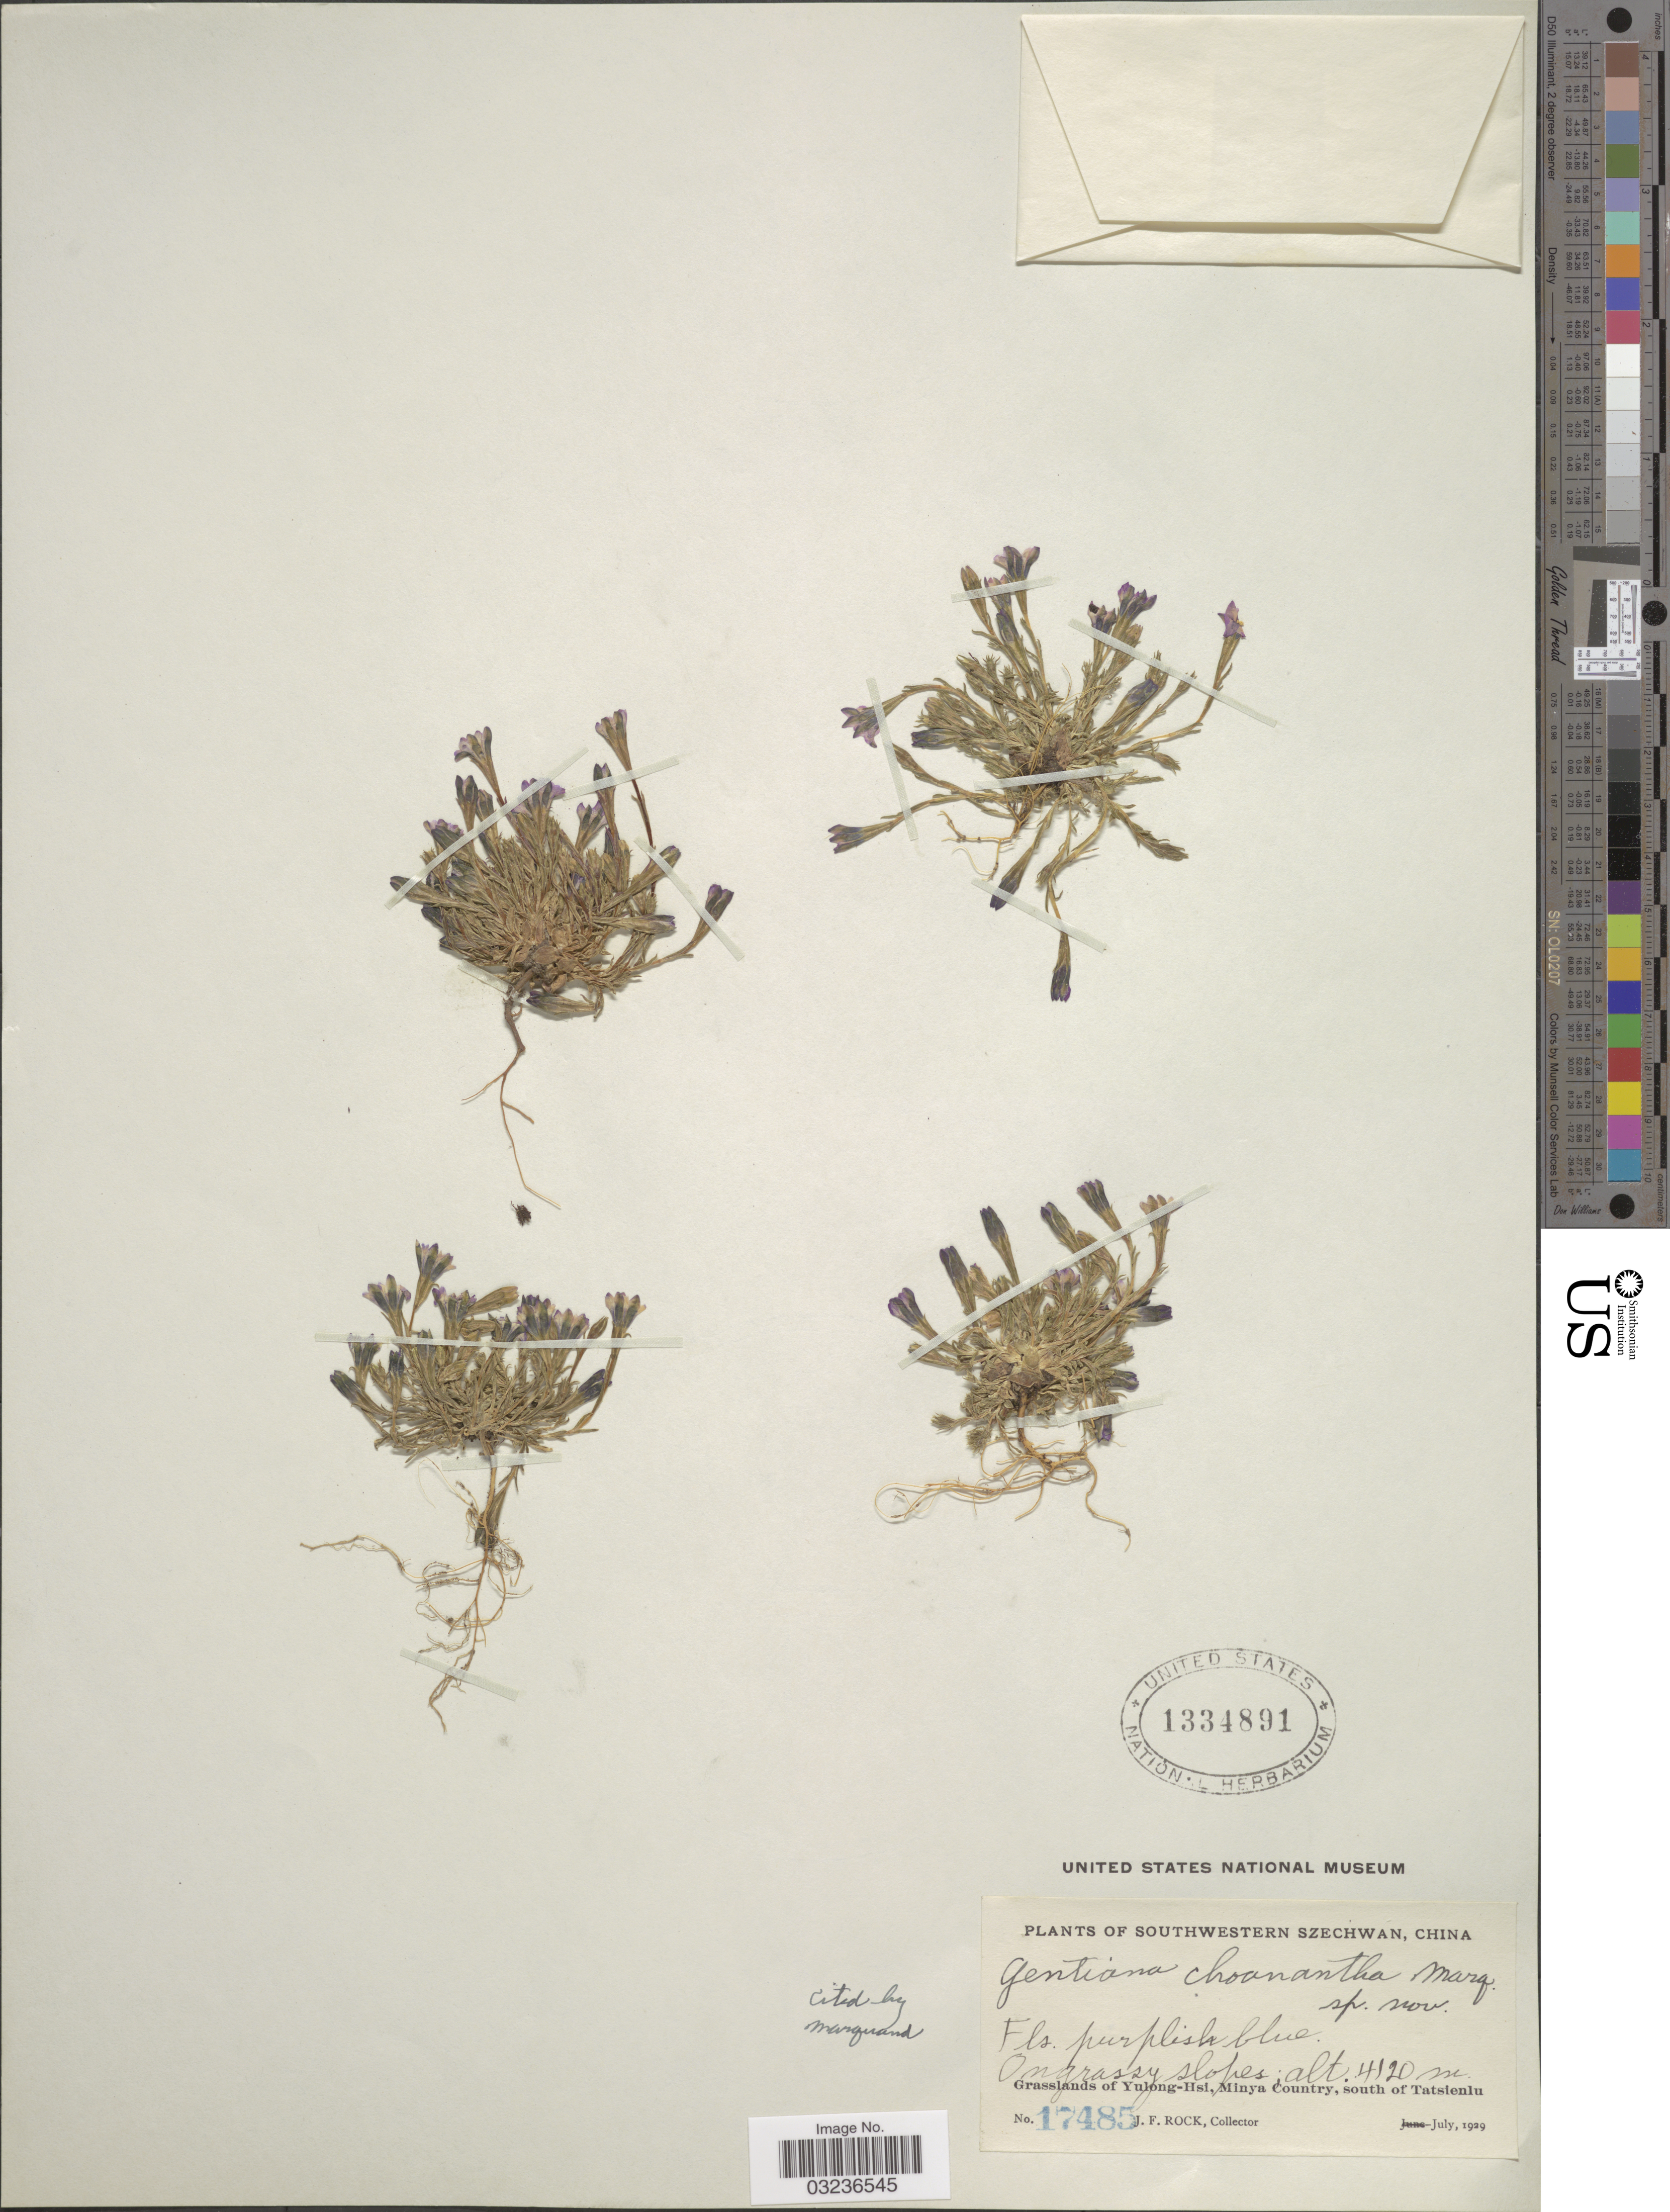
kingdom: Plantae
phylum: Tracheophyta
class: Magnoliopsida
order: Gentianales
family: Gentianaceae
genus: Gentiana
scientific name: Gentiana choanantha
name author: C. Marquand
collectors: J. Rock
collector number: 17485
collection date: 1929-07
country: China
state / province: Sichuan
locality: Southwestern Szechwan. Grasslands of Yulong-Hsi, Minya Country, south of Tatsienlu.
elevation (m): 4120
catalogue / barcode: US 1334891